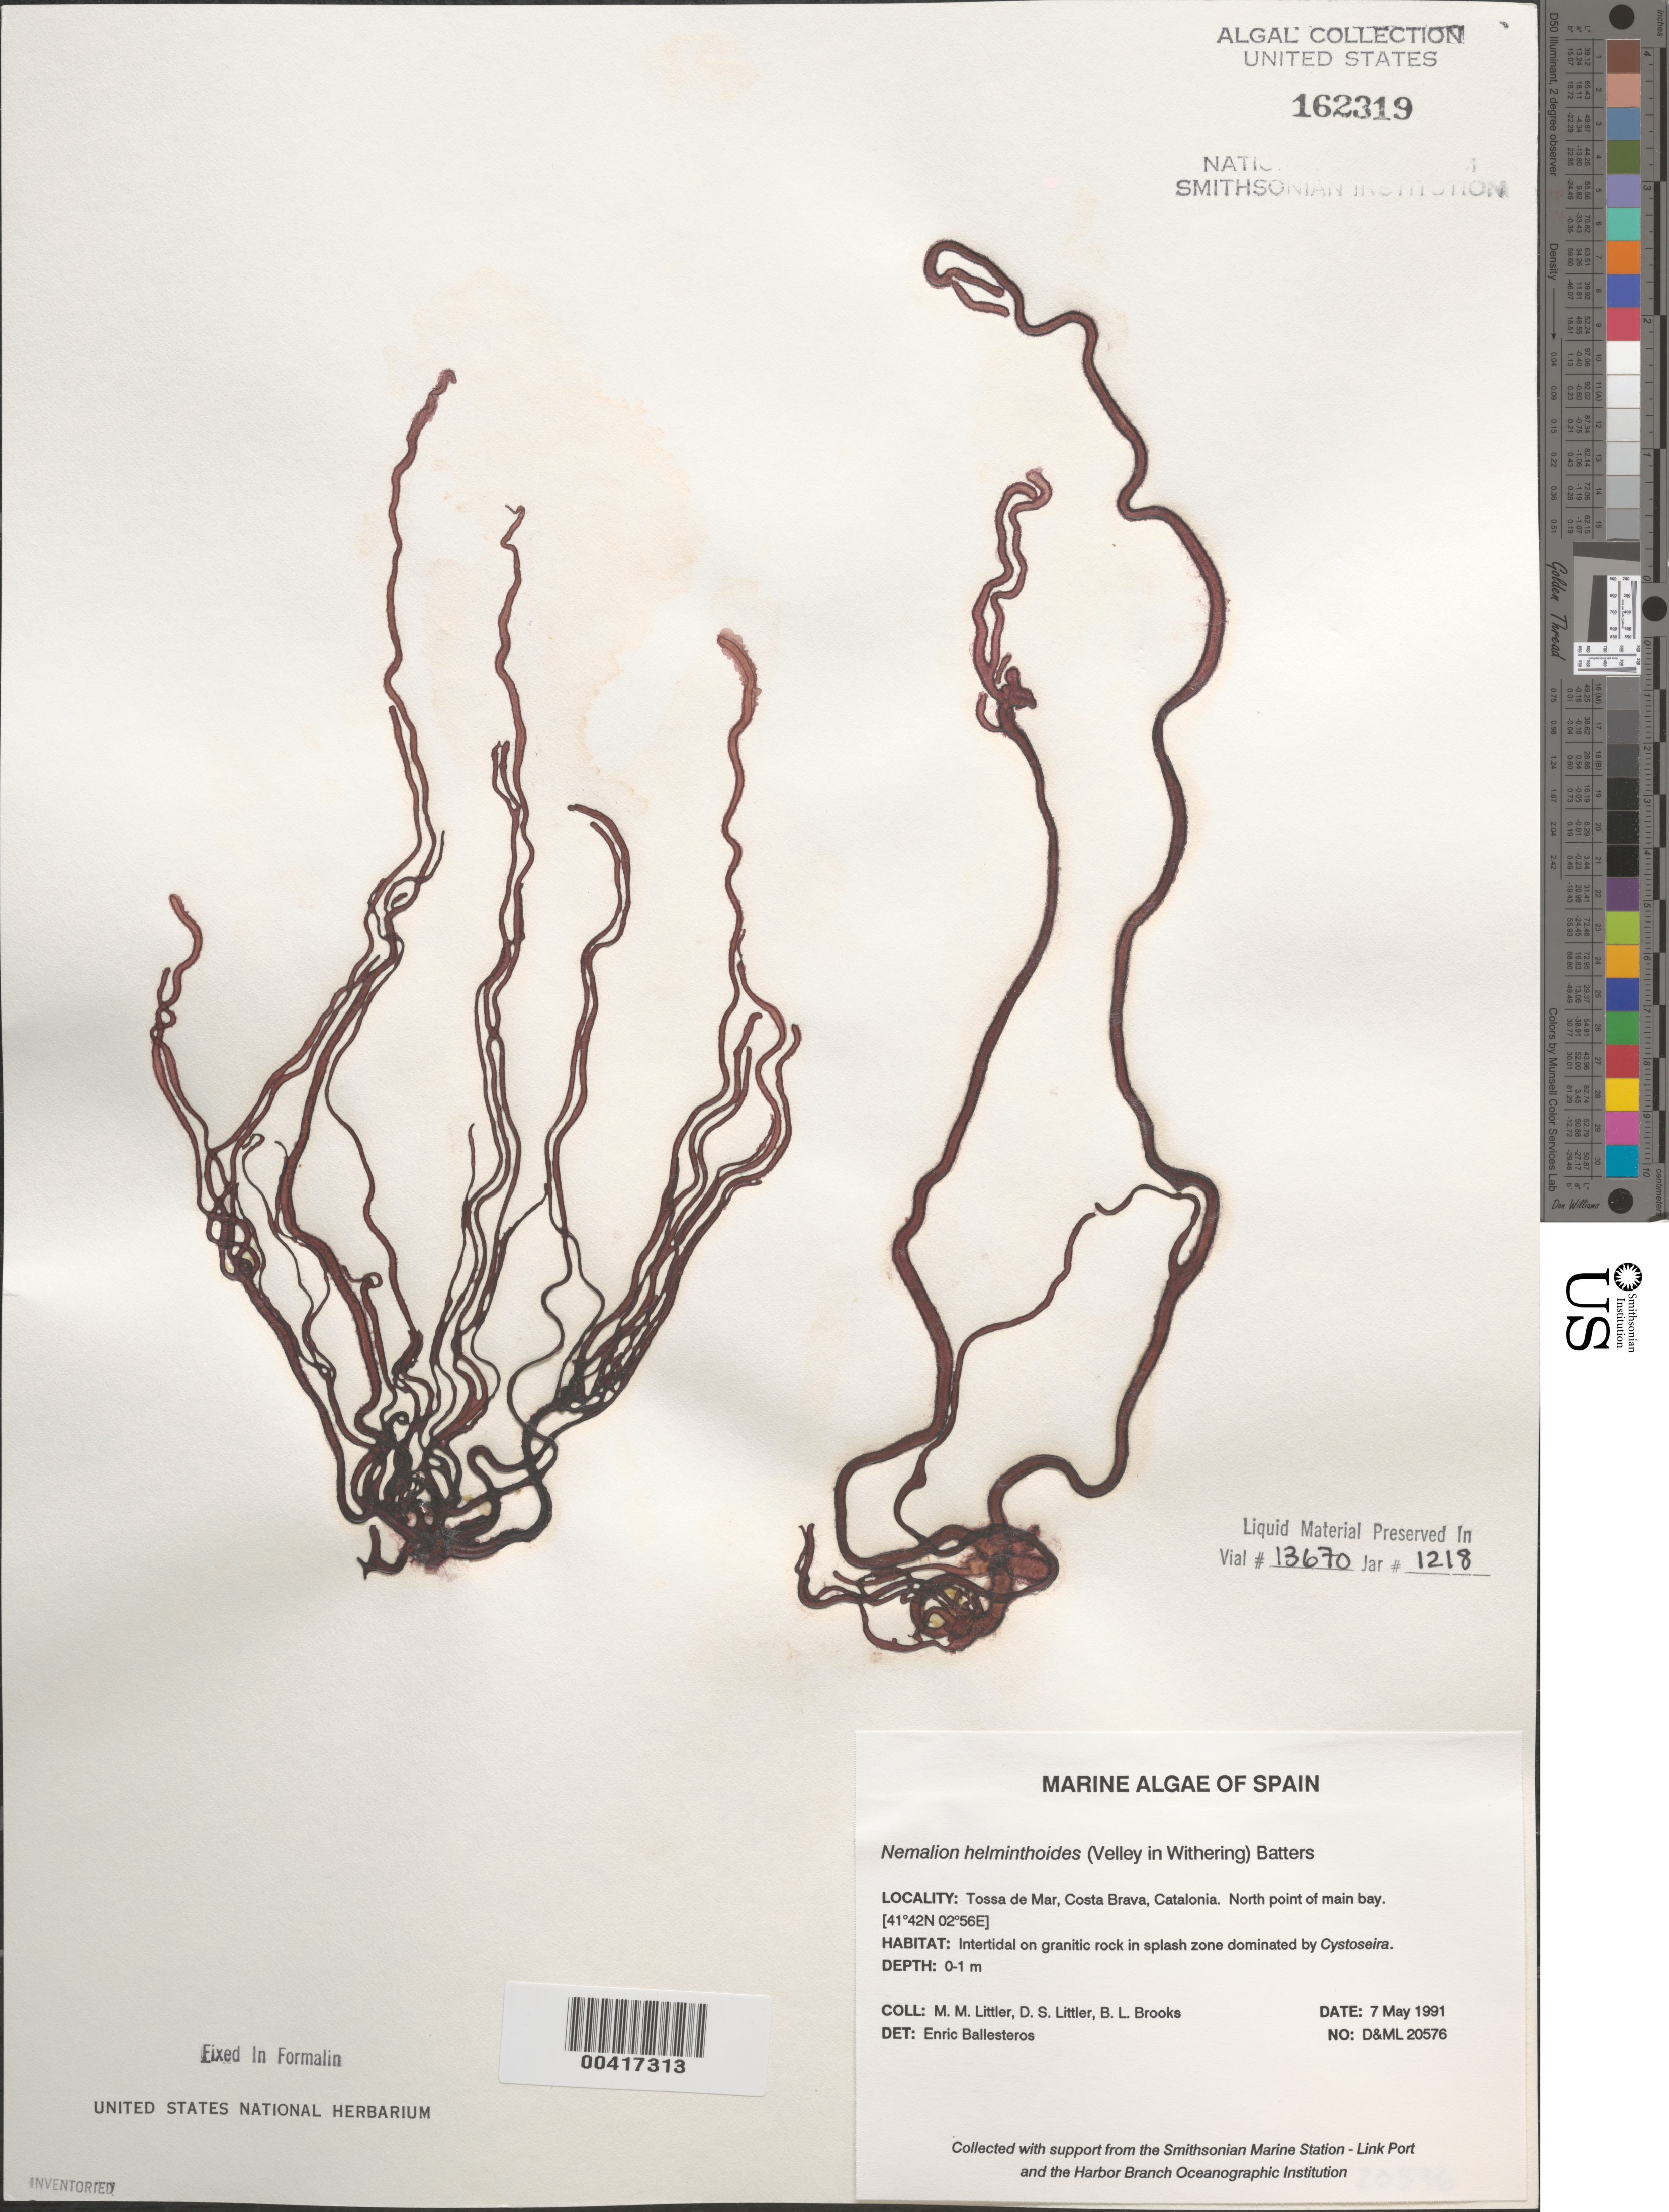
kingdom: Plantae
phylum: Rhodophyta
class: Florideophyceae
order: Nemaliales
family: Nemaliaceae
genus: Nemalion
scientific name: Nemalion multifidum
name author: (Lyngb.) Chauvin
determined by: Algae name updating Project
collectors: M. M. Littler, D. S. Littler & B. Brooks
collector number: D&ML 20576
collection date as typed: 07 May 1991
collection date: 1991-05-07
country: Spain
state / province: Catalunya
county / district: Girona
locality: Tossa de mar, costa brava, catalonia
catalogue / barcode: US 162319